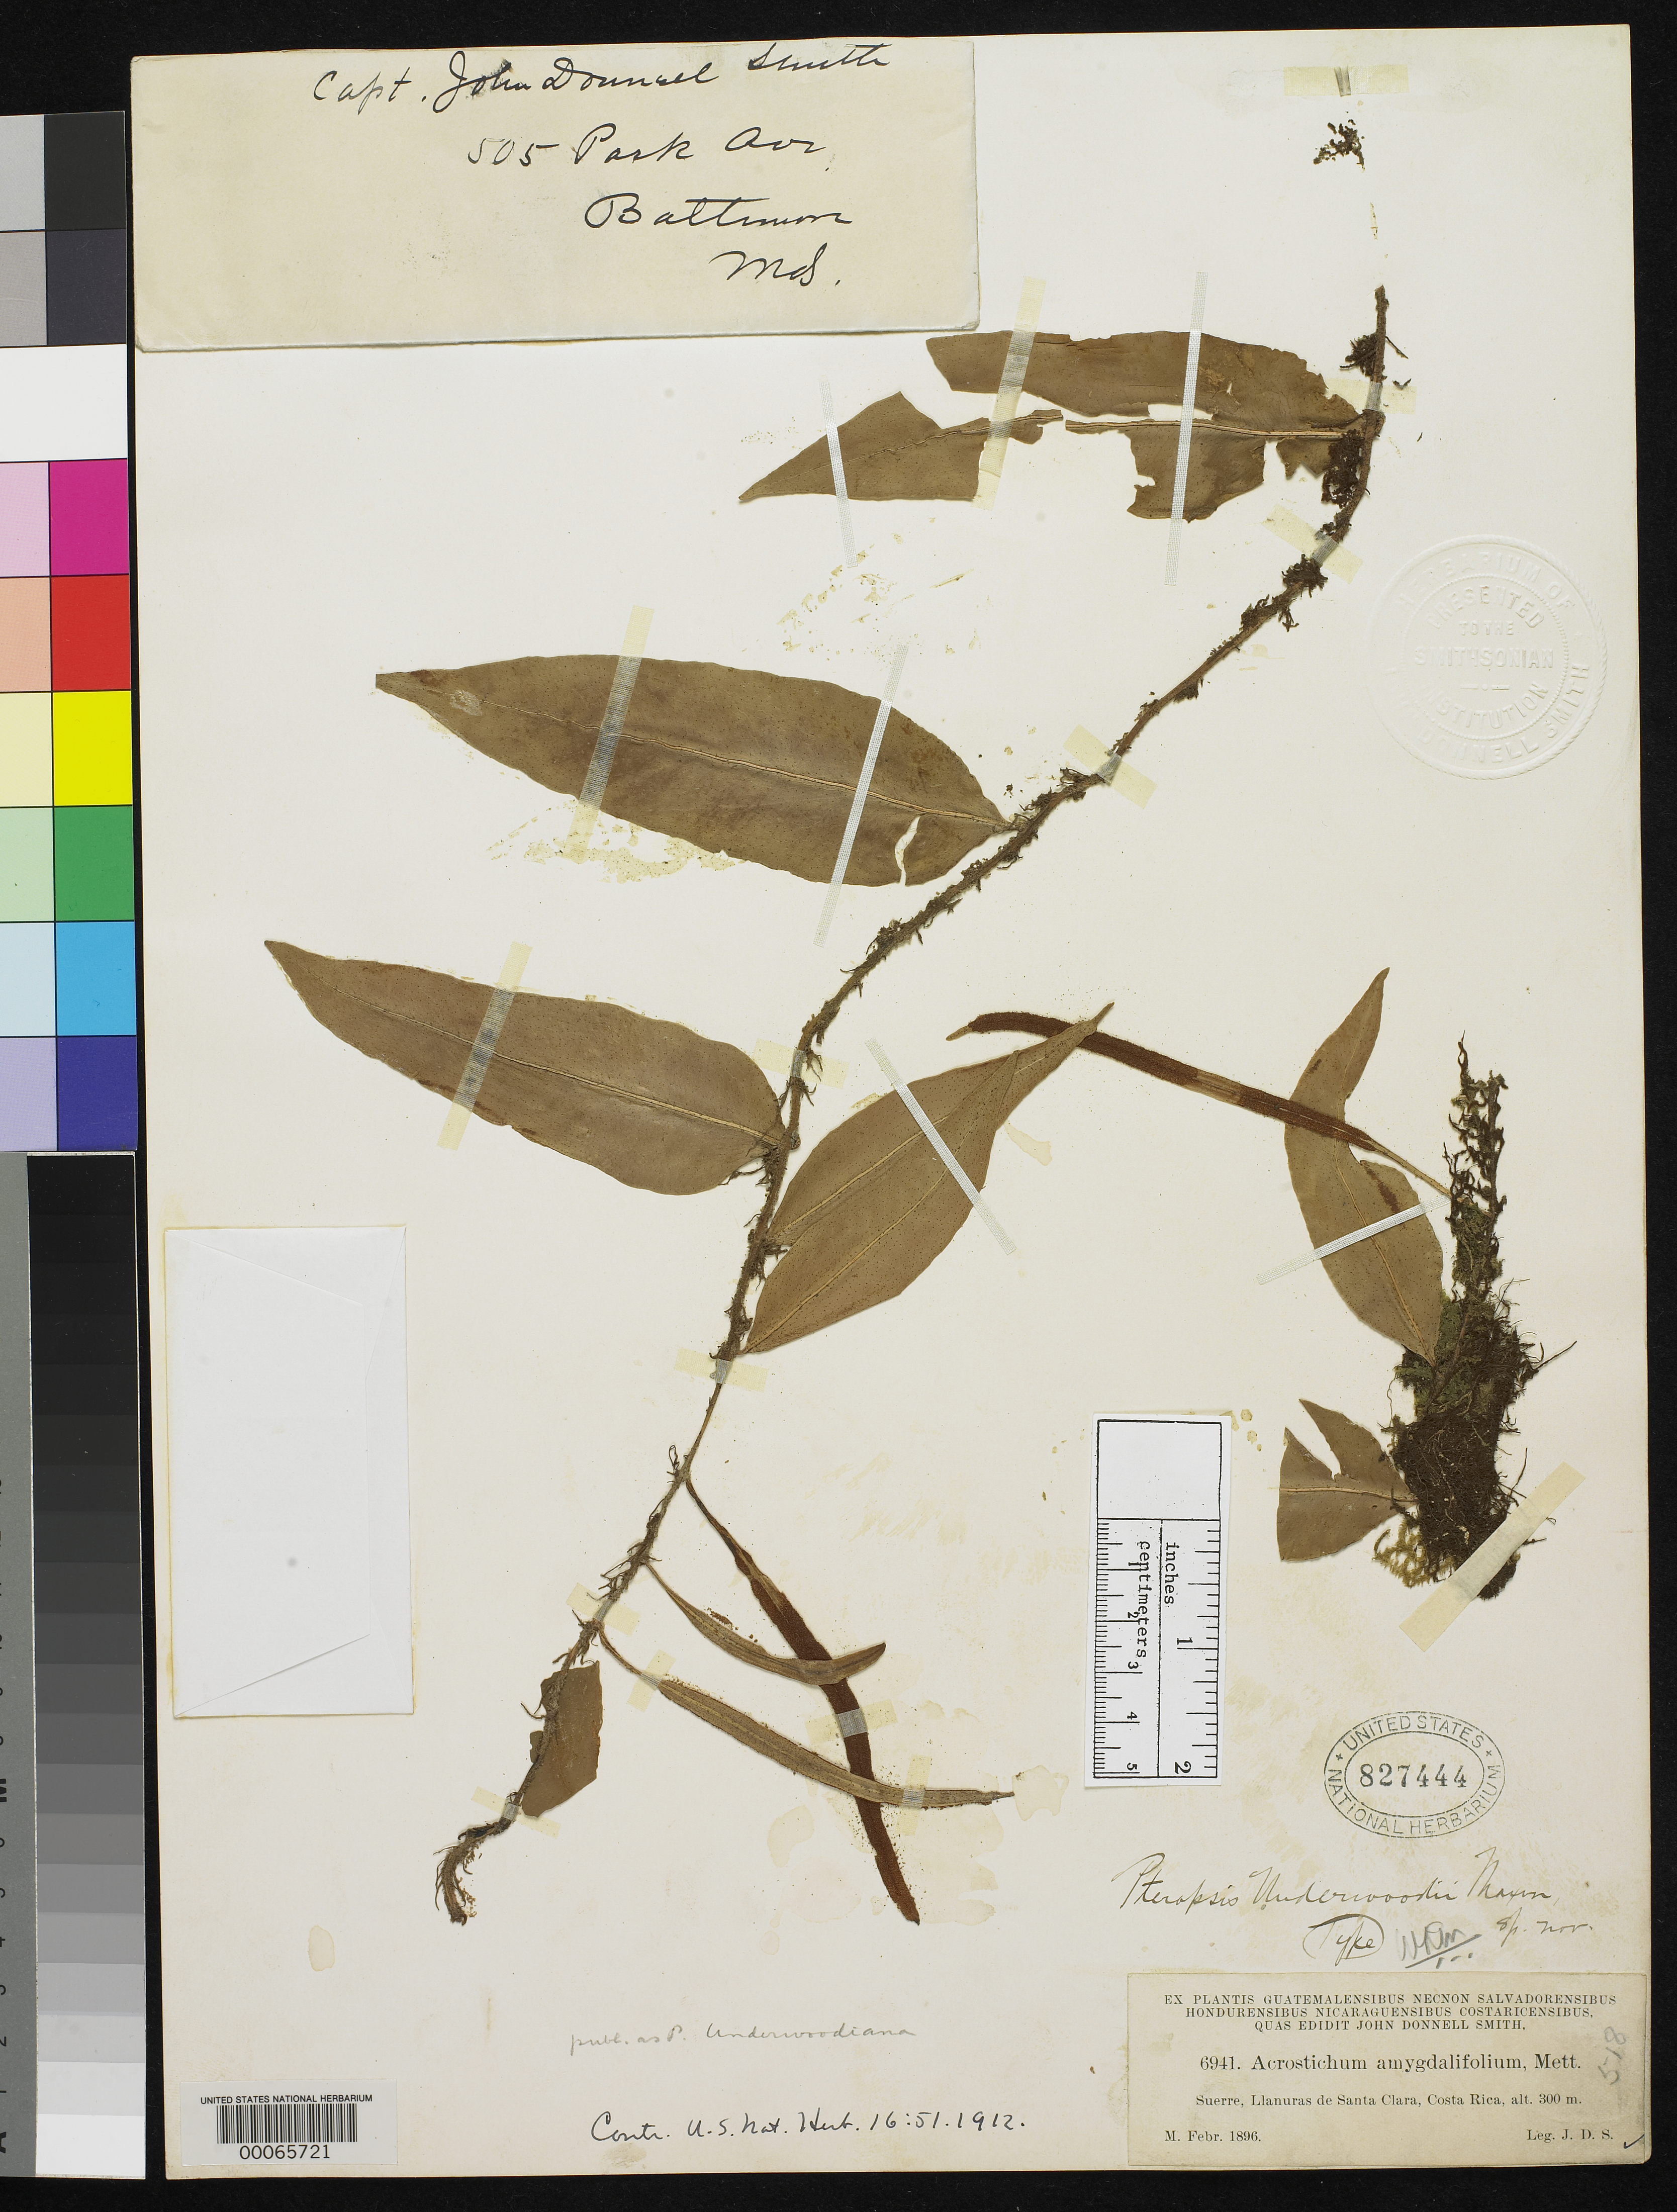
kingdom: Plantae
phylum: Tracheophyta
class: Polypodiopsida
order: Polypodiales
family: Polypodiaceae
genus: Pteropsis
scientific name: Pteropsis underwoodii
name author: Maxon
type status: Holotype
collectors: J. Donnell Smith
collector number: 6941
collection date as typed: Feb 1896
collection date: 1896-02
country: Costa Rica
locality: Suerre, Llanuras de Santa Clara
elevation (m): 300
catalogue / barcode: US 827444